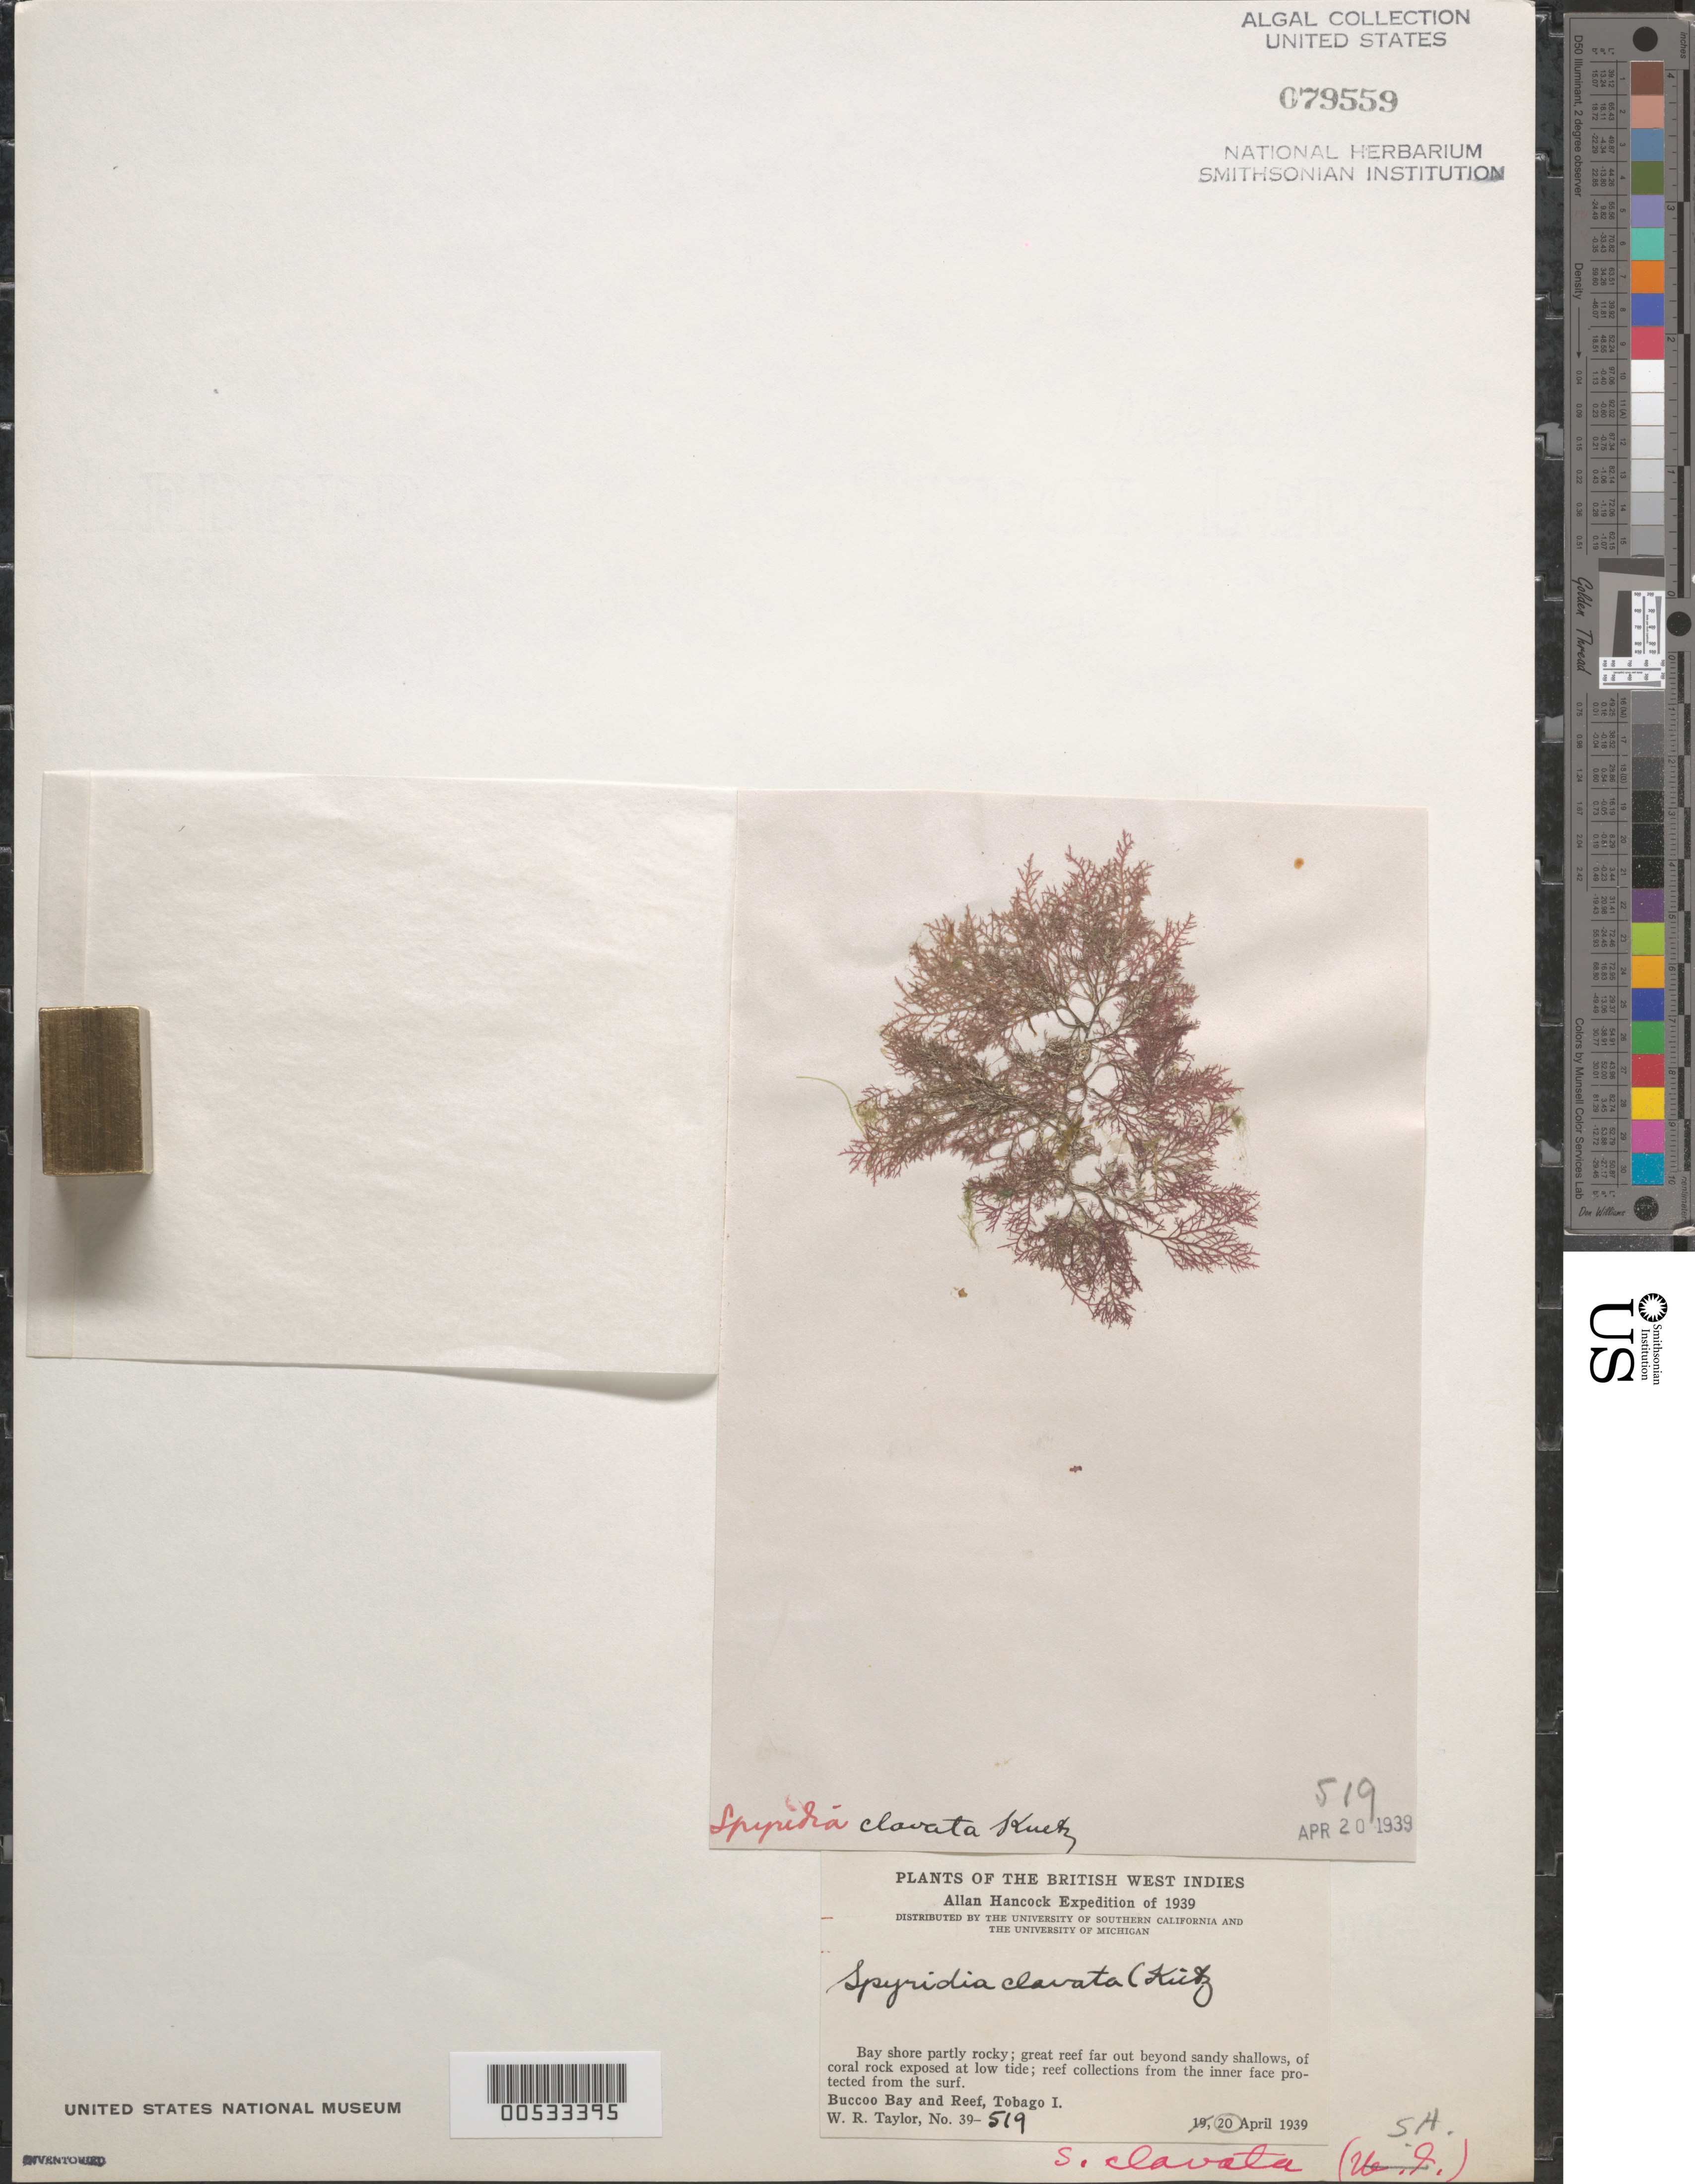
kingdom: Plantae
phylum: Rhodophyta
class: Florideophyceae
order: Ceramiales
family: Spyridiaceae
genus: Spyridia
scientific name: Spyridia clavata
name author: Kütz.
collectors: W. R. Taylor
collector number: WRT 39-519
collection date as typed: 20 April 1939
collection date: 1939-04-20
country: Trinidad and Tobago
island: Tobago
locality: Bucco Bay (Buccoo Bay) and Bucco Reef (Buccoo Reef)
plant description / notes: Allan Hancock Expedition of 1939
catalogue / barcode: US 79559